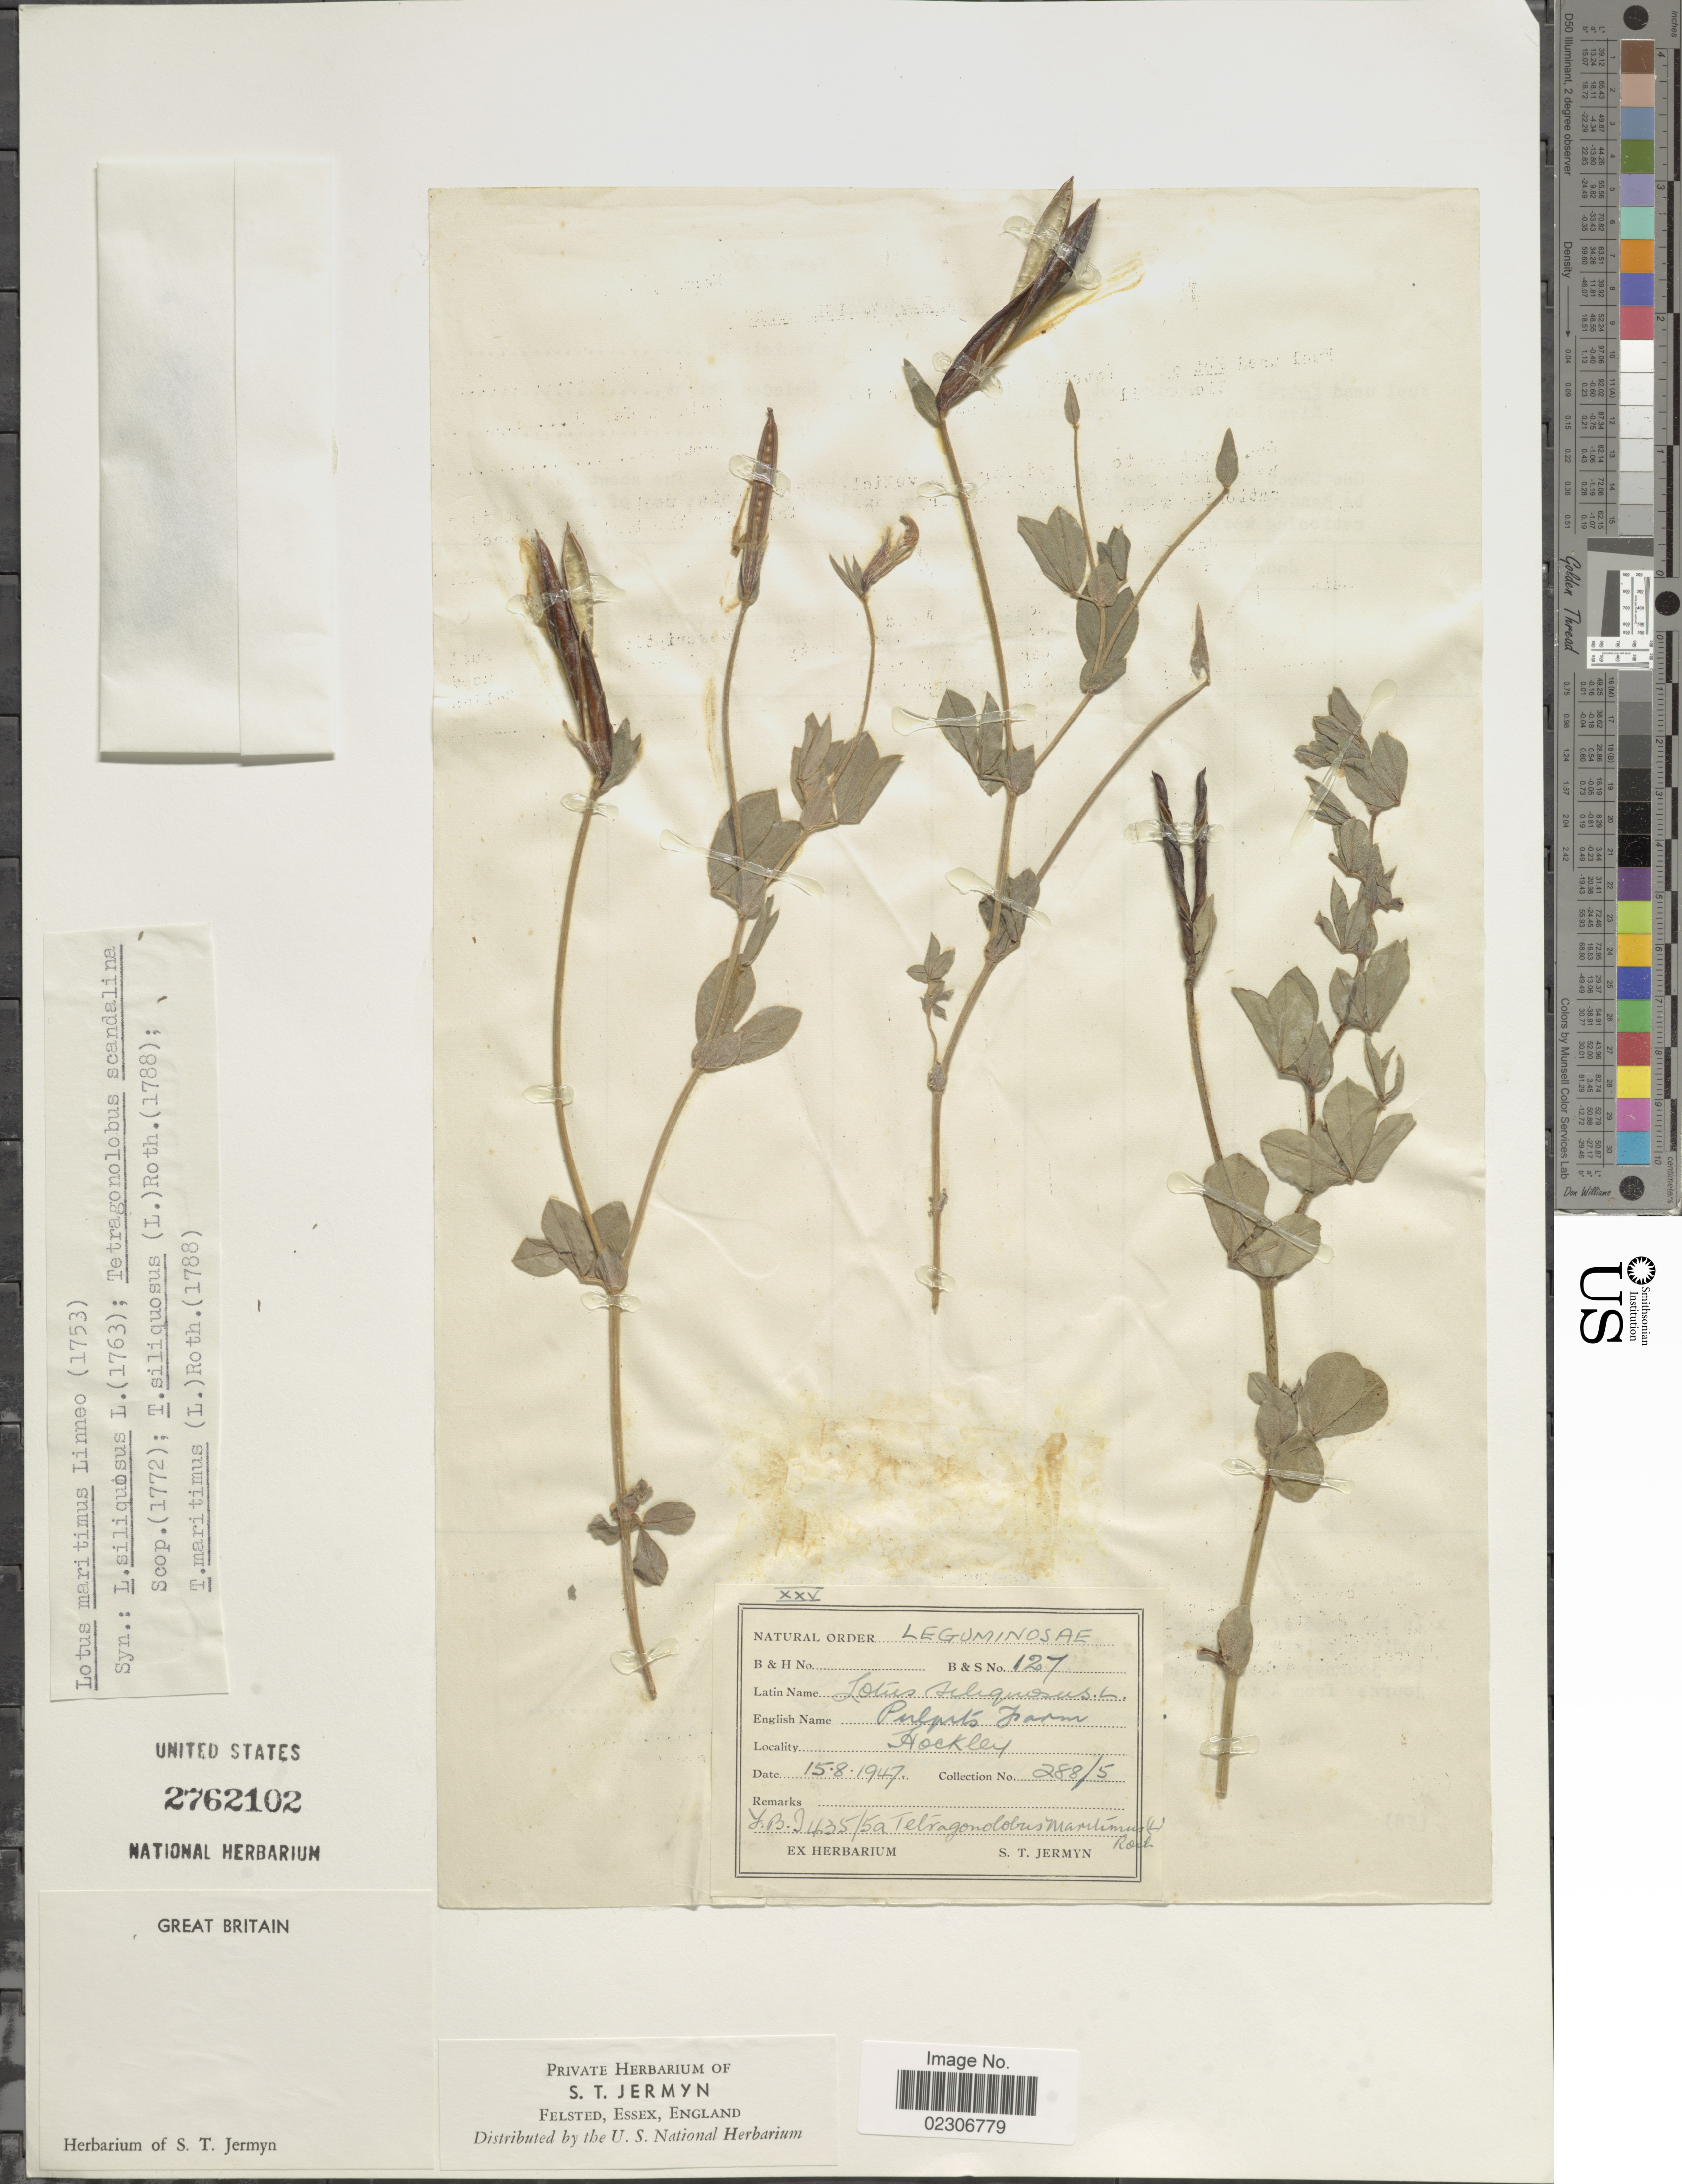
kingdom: Plantae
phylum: Tracheophyta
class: Magnoliopsida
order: Fabales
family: Fabaceae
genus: Lotus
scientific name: Lotus maritimus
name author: L.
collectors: S. Jermyn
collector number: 288/5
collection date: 1947-08-15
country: United Kingdom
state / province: England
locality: Hockley. Great Britain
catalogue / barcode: US 2762102